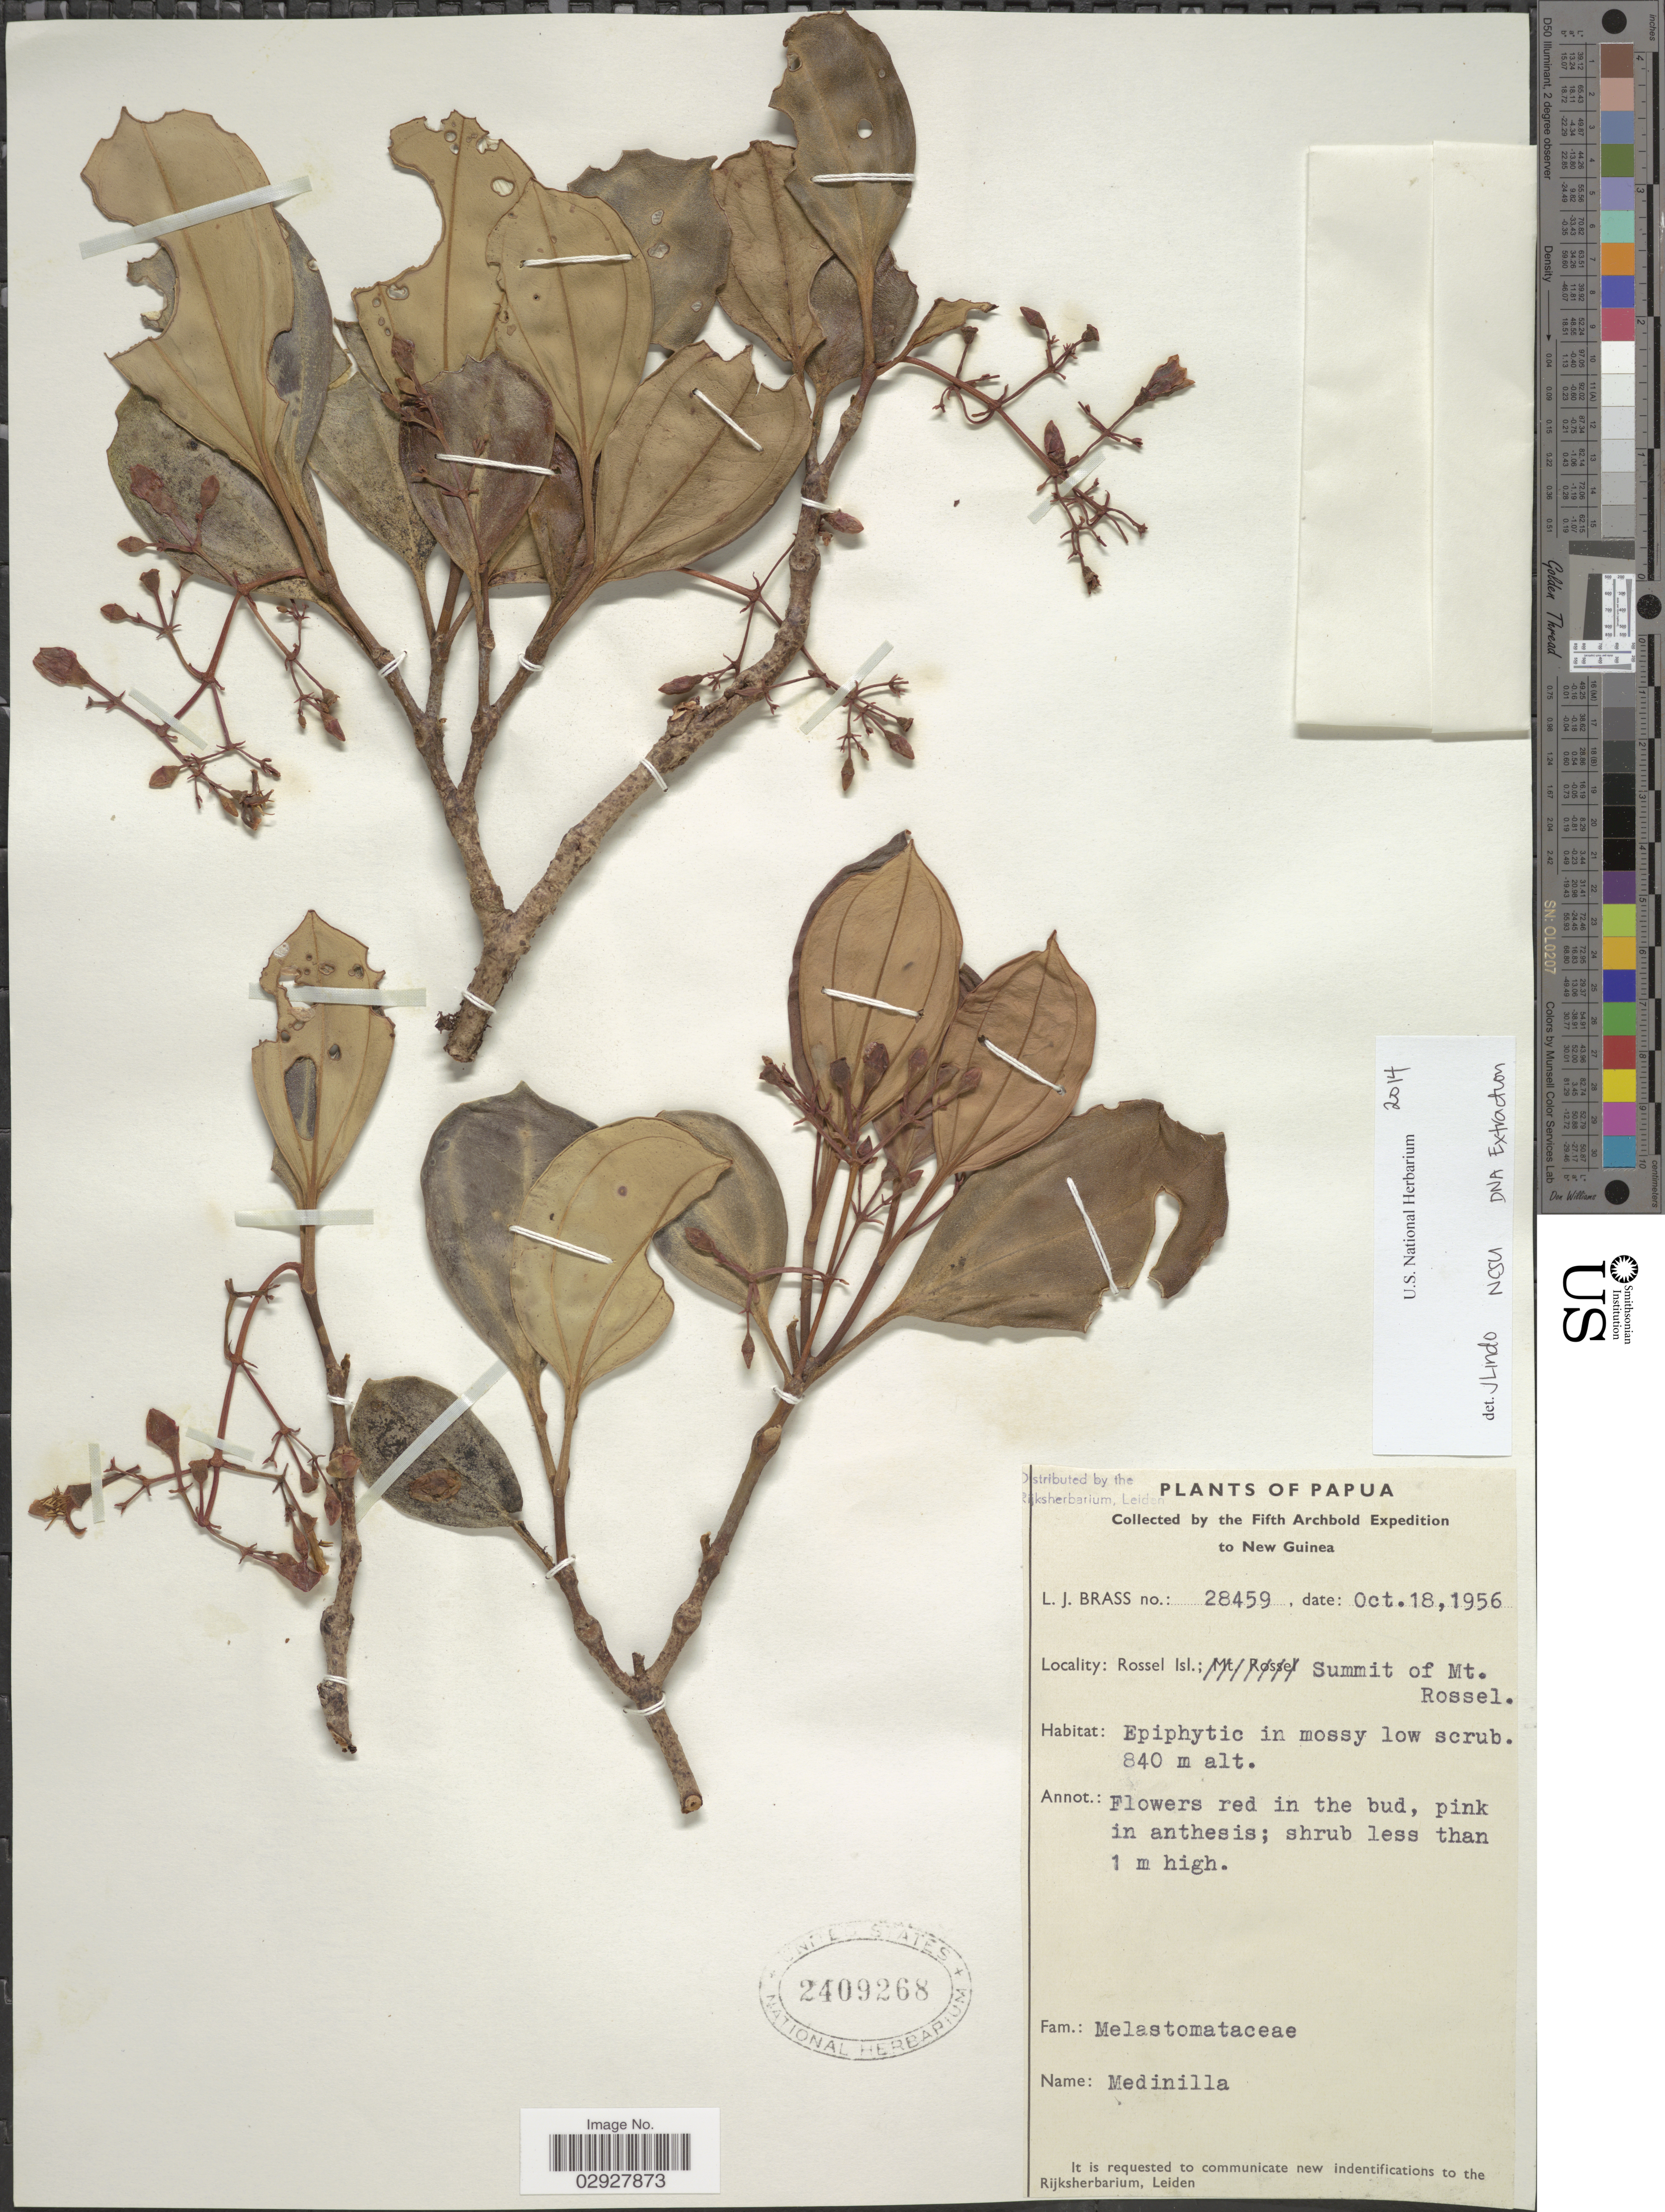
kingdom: Plantae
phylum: Tracheophyta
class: Magnoliopsida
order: Myrtales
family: Melastomataceae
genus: Medinilla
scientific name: Medinilla sp.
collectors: L. J. Brass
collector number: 28459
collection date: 1956-10-18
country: Papua New Guinea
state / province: Milne Bay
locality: Papua, Rossel Isl.; Summit of Mt. Rossel, New Guinea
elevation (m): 840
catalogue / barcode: US 2409268